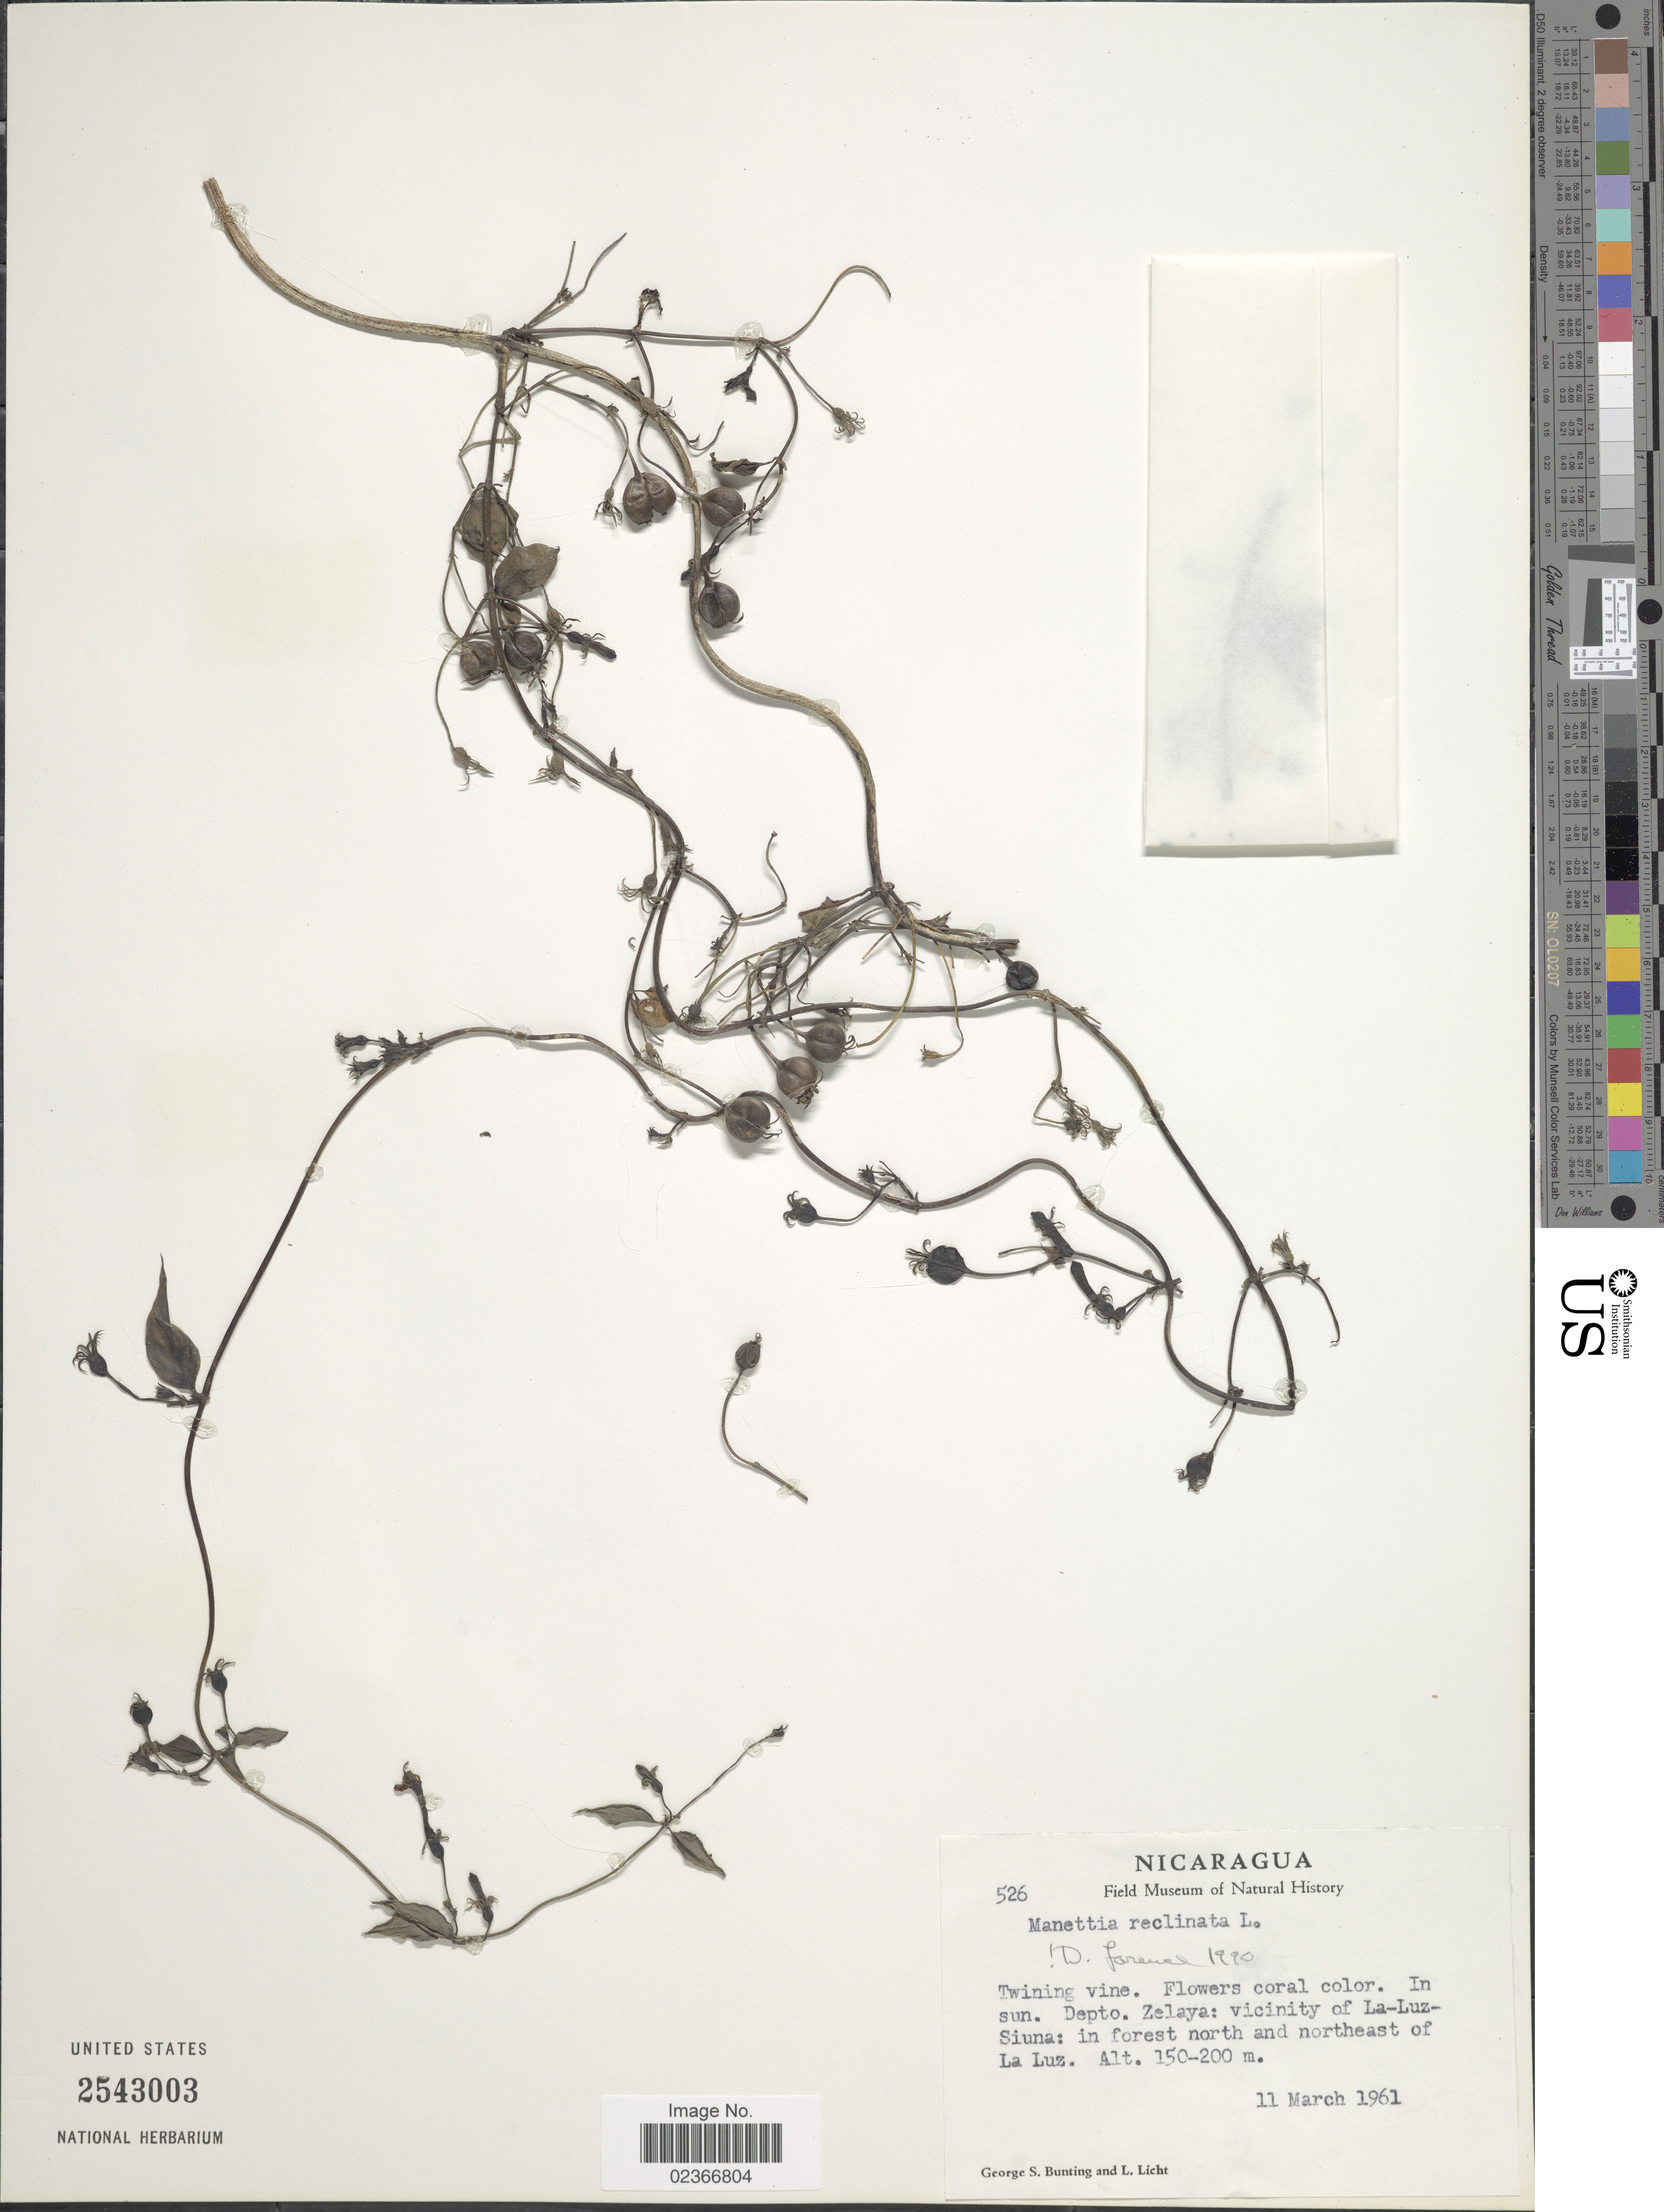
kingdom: Plantae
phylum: Tracheophyta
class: Magnoliopsida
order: Gentianales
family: Rubiaceae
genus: Manettia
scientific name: Manettia reclinata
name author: L.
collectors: G. S. Bunting & L. Licht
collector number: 526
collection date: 1961-03-11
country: Nicaragua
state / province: Atlantico Norte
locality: Depto. Zelaya: in vicinity of La-Luz-Siuna: in forest north and northeast of La Luz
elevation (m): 150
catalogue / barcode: US 2543003